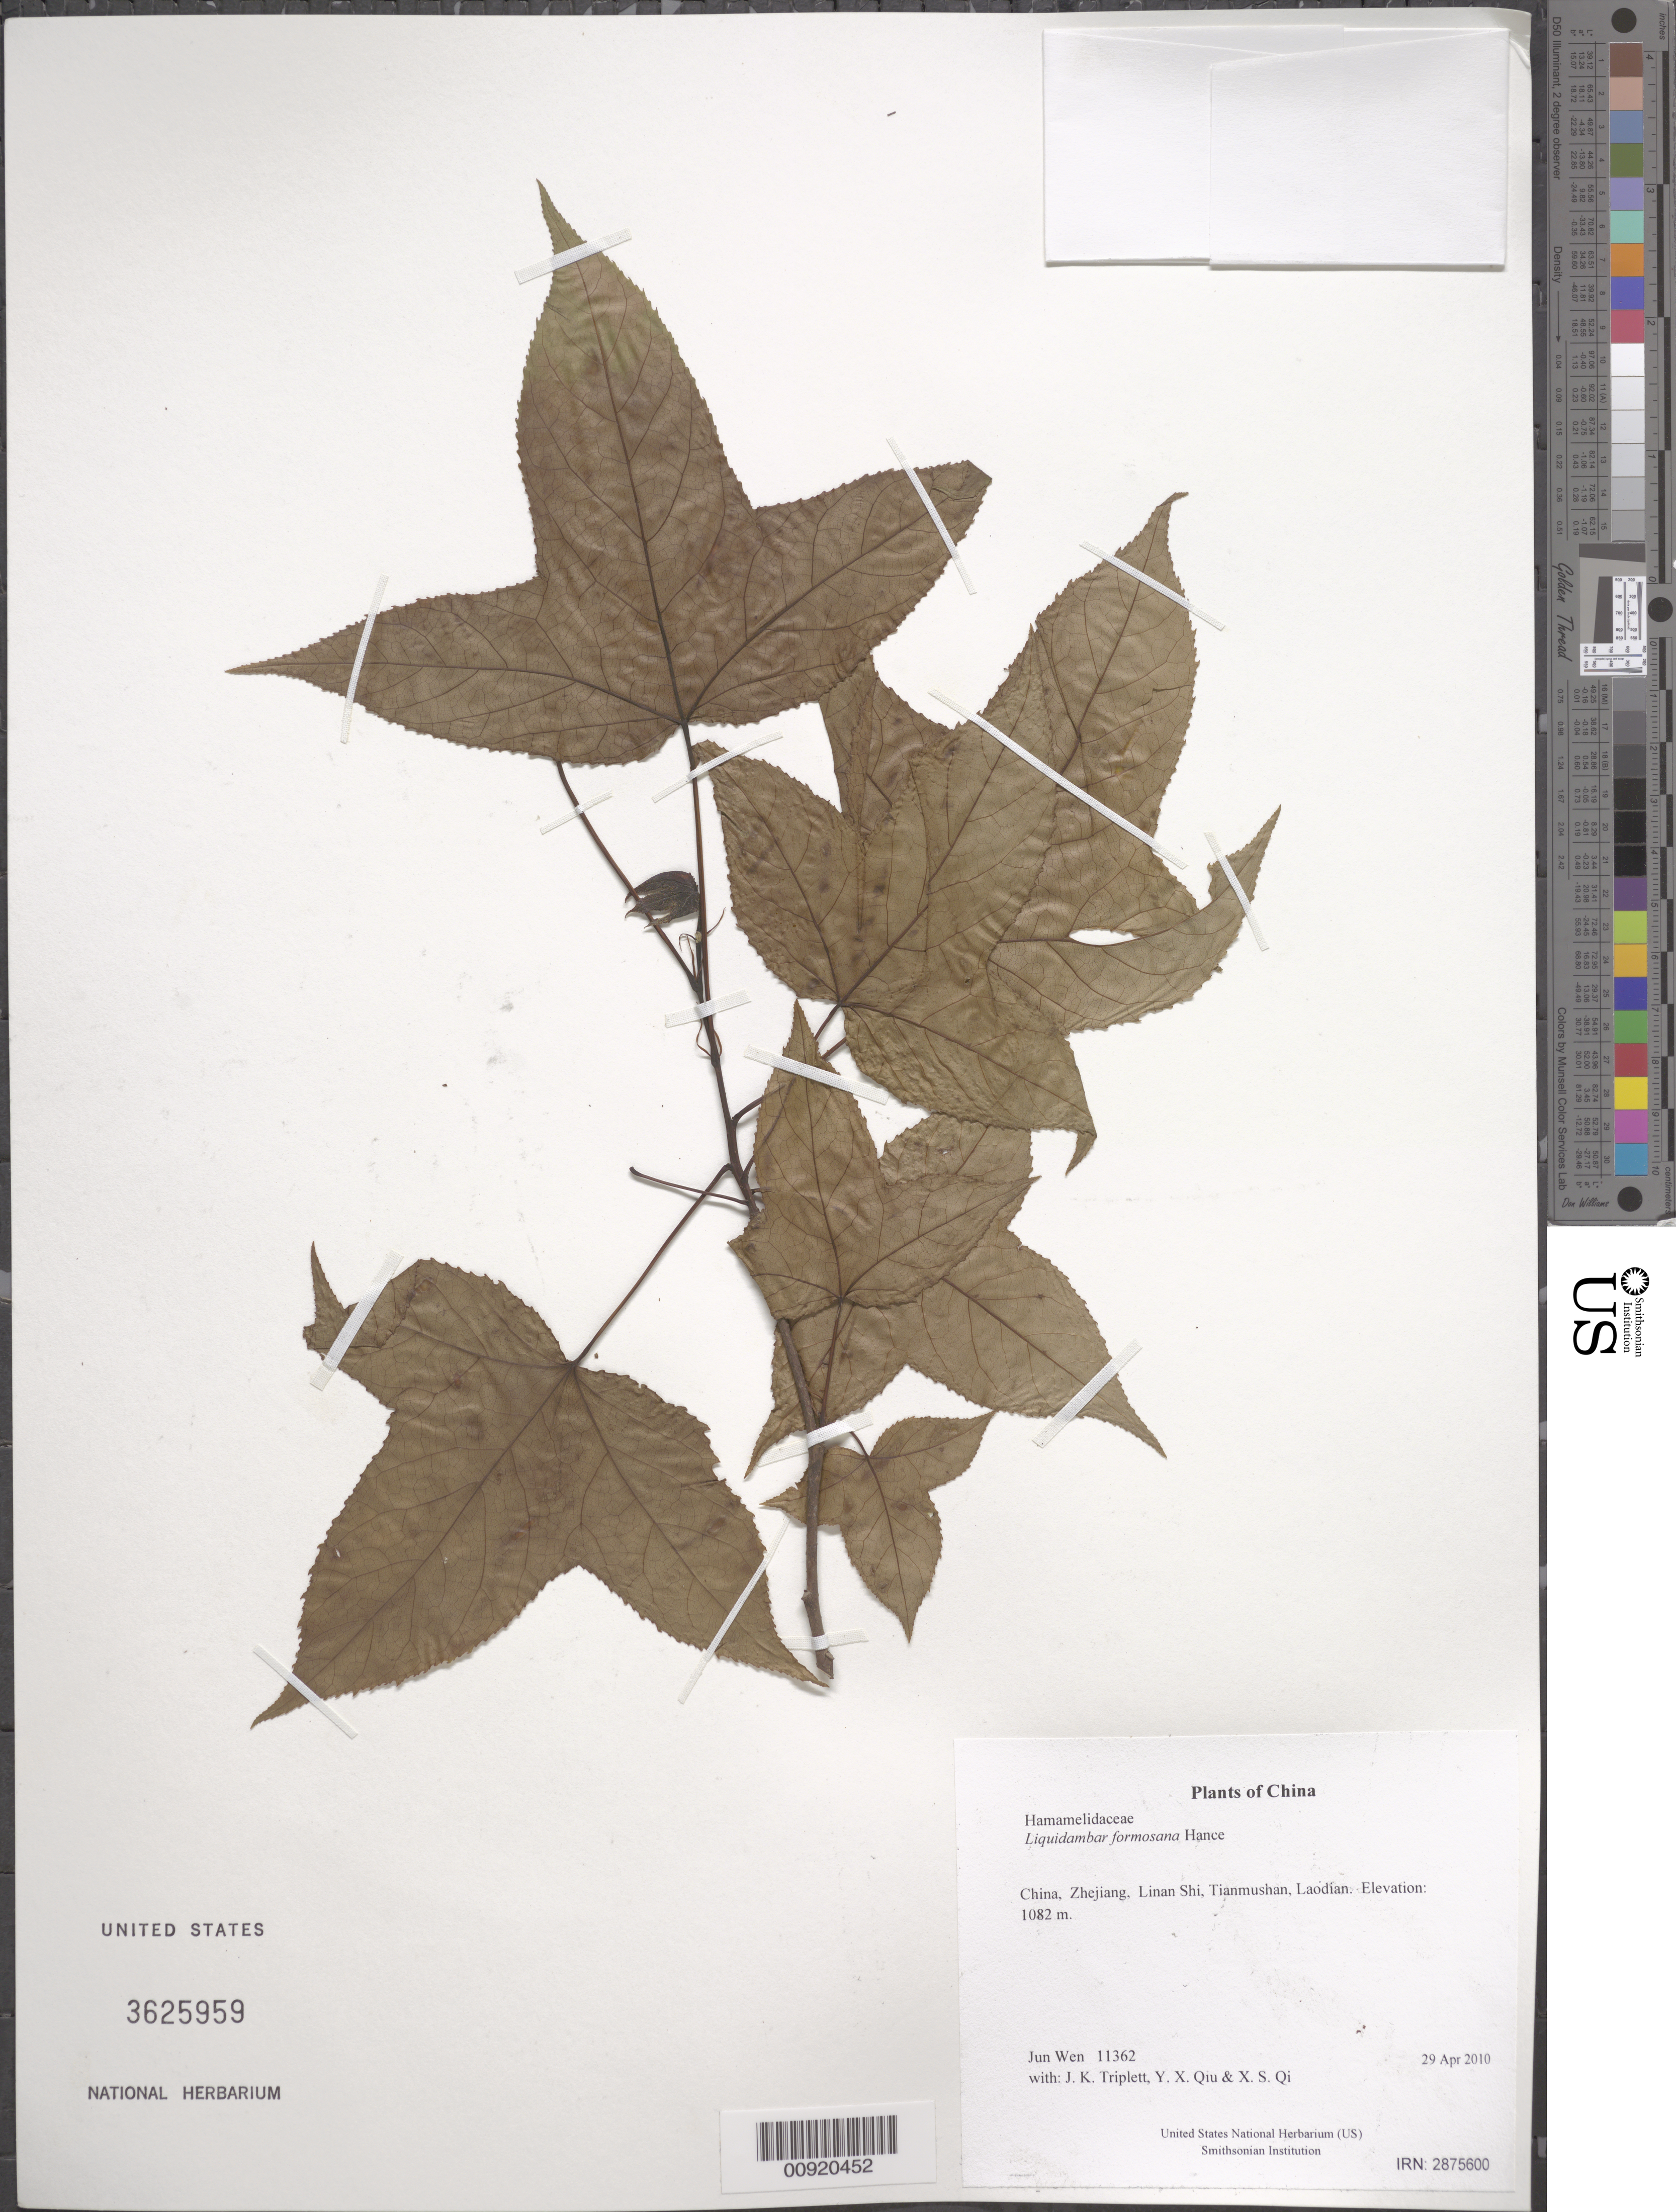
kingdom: Plantae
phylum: Tracheophyta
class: Magnoliopsida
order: Saxifragales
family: Altingiaceae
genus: Liquidambar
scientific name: Liquidambar formosana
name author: Hance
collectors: J. Wen, J. K. Triplett, Y. X. Qiu & X. S. Qi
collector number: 11362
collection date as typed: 29 Apr 2010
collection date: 2010-04-29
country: China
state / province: Zhejiang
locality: Linan Shi, Tianmushan, Laodian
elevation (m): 1082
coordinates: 30 20.537 N, 119 25.997 E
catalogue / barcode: US 3625959